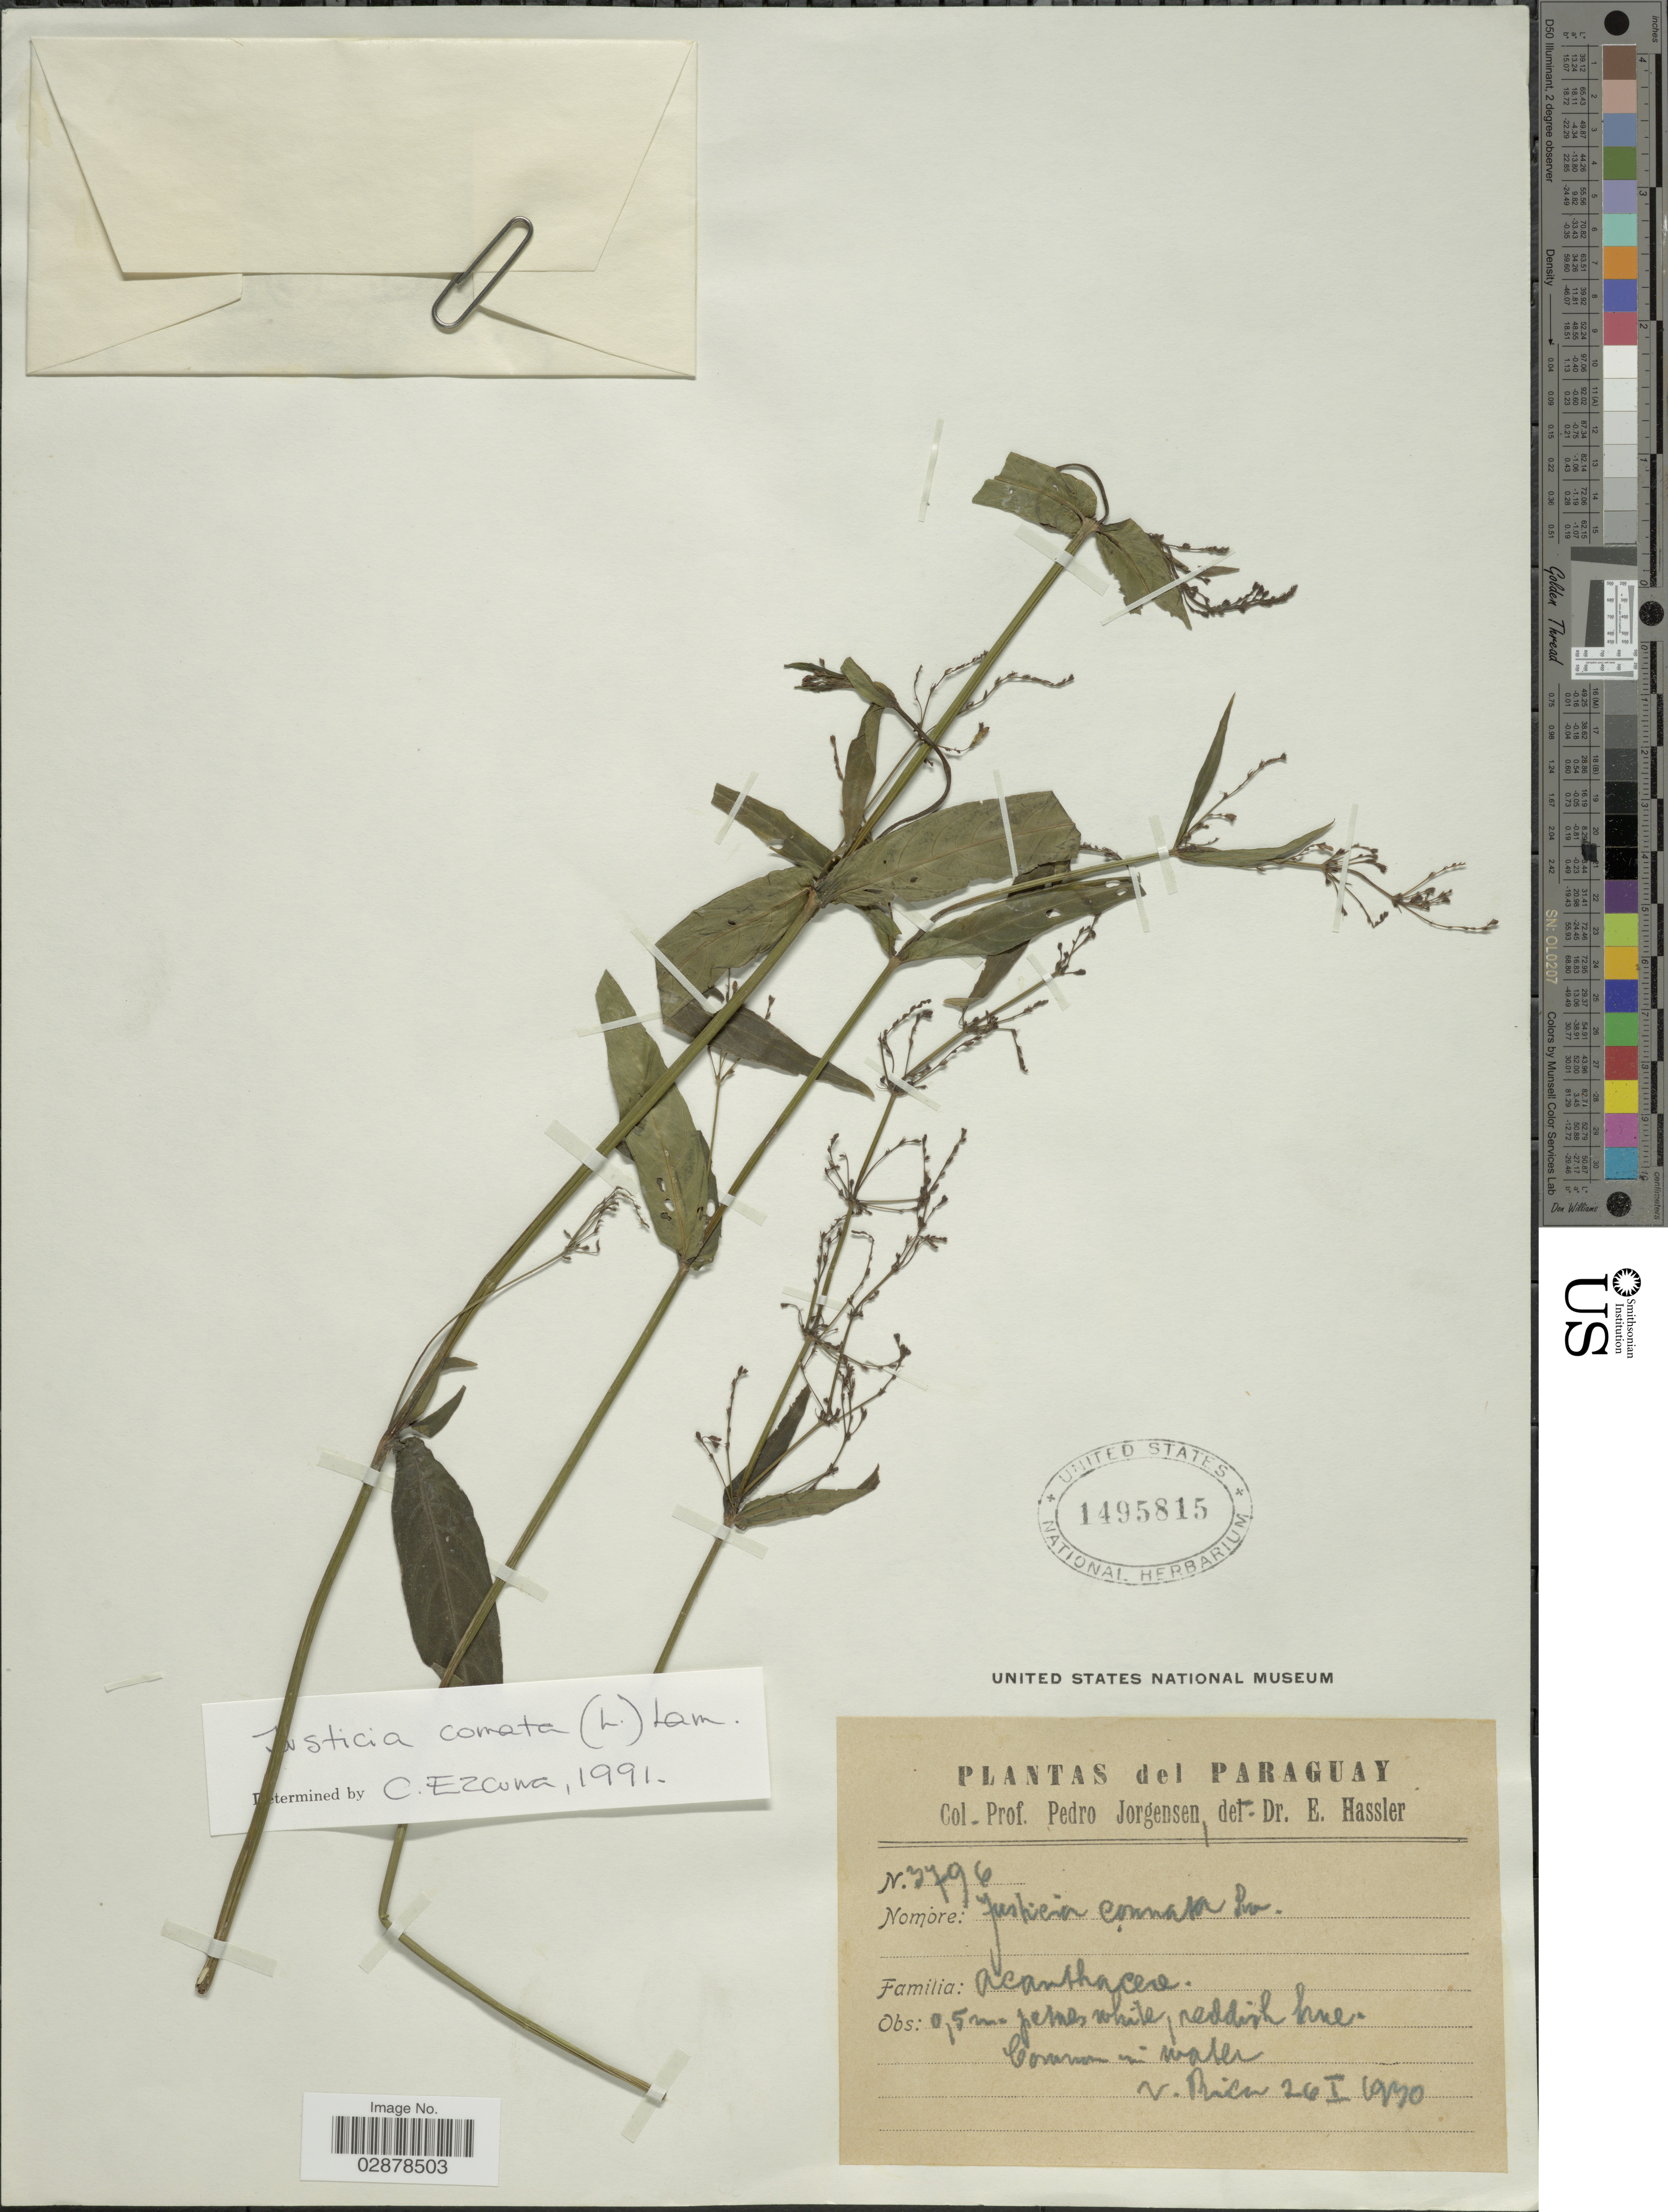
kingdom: Plantae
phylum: Tracheophyta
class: Magnoliopsida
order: Lamiales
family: Acanthaceae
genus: Justicia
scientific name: Justicia comata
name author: (L.) Lam.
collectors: P. Jörgensen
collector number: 3796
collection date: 1970-01-26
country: Paraguay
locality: Common in water. V. Rica.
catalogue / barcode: US 1495815